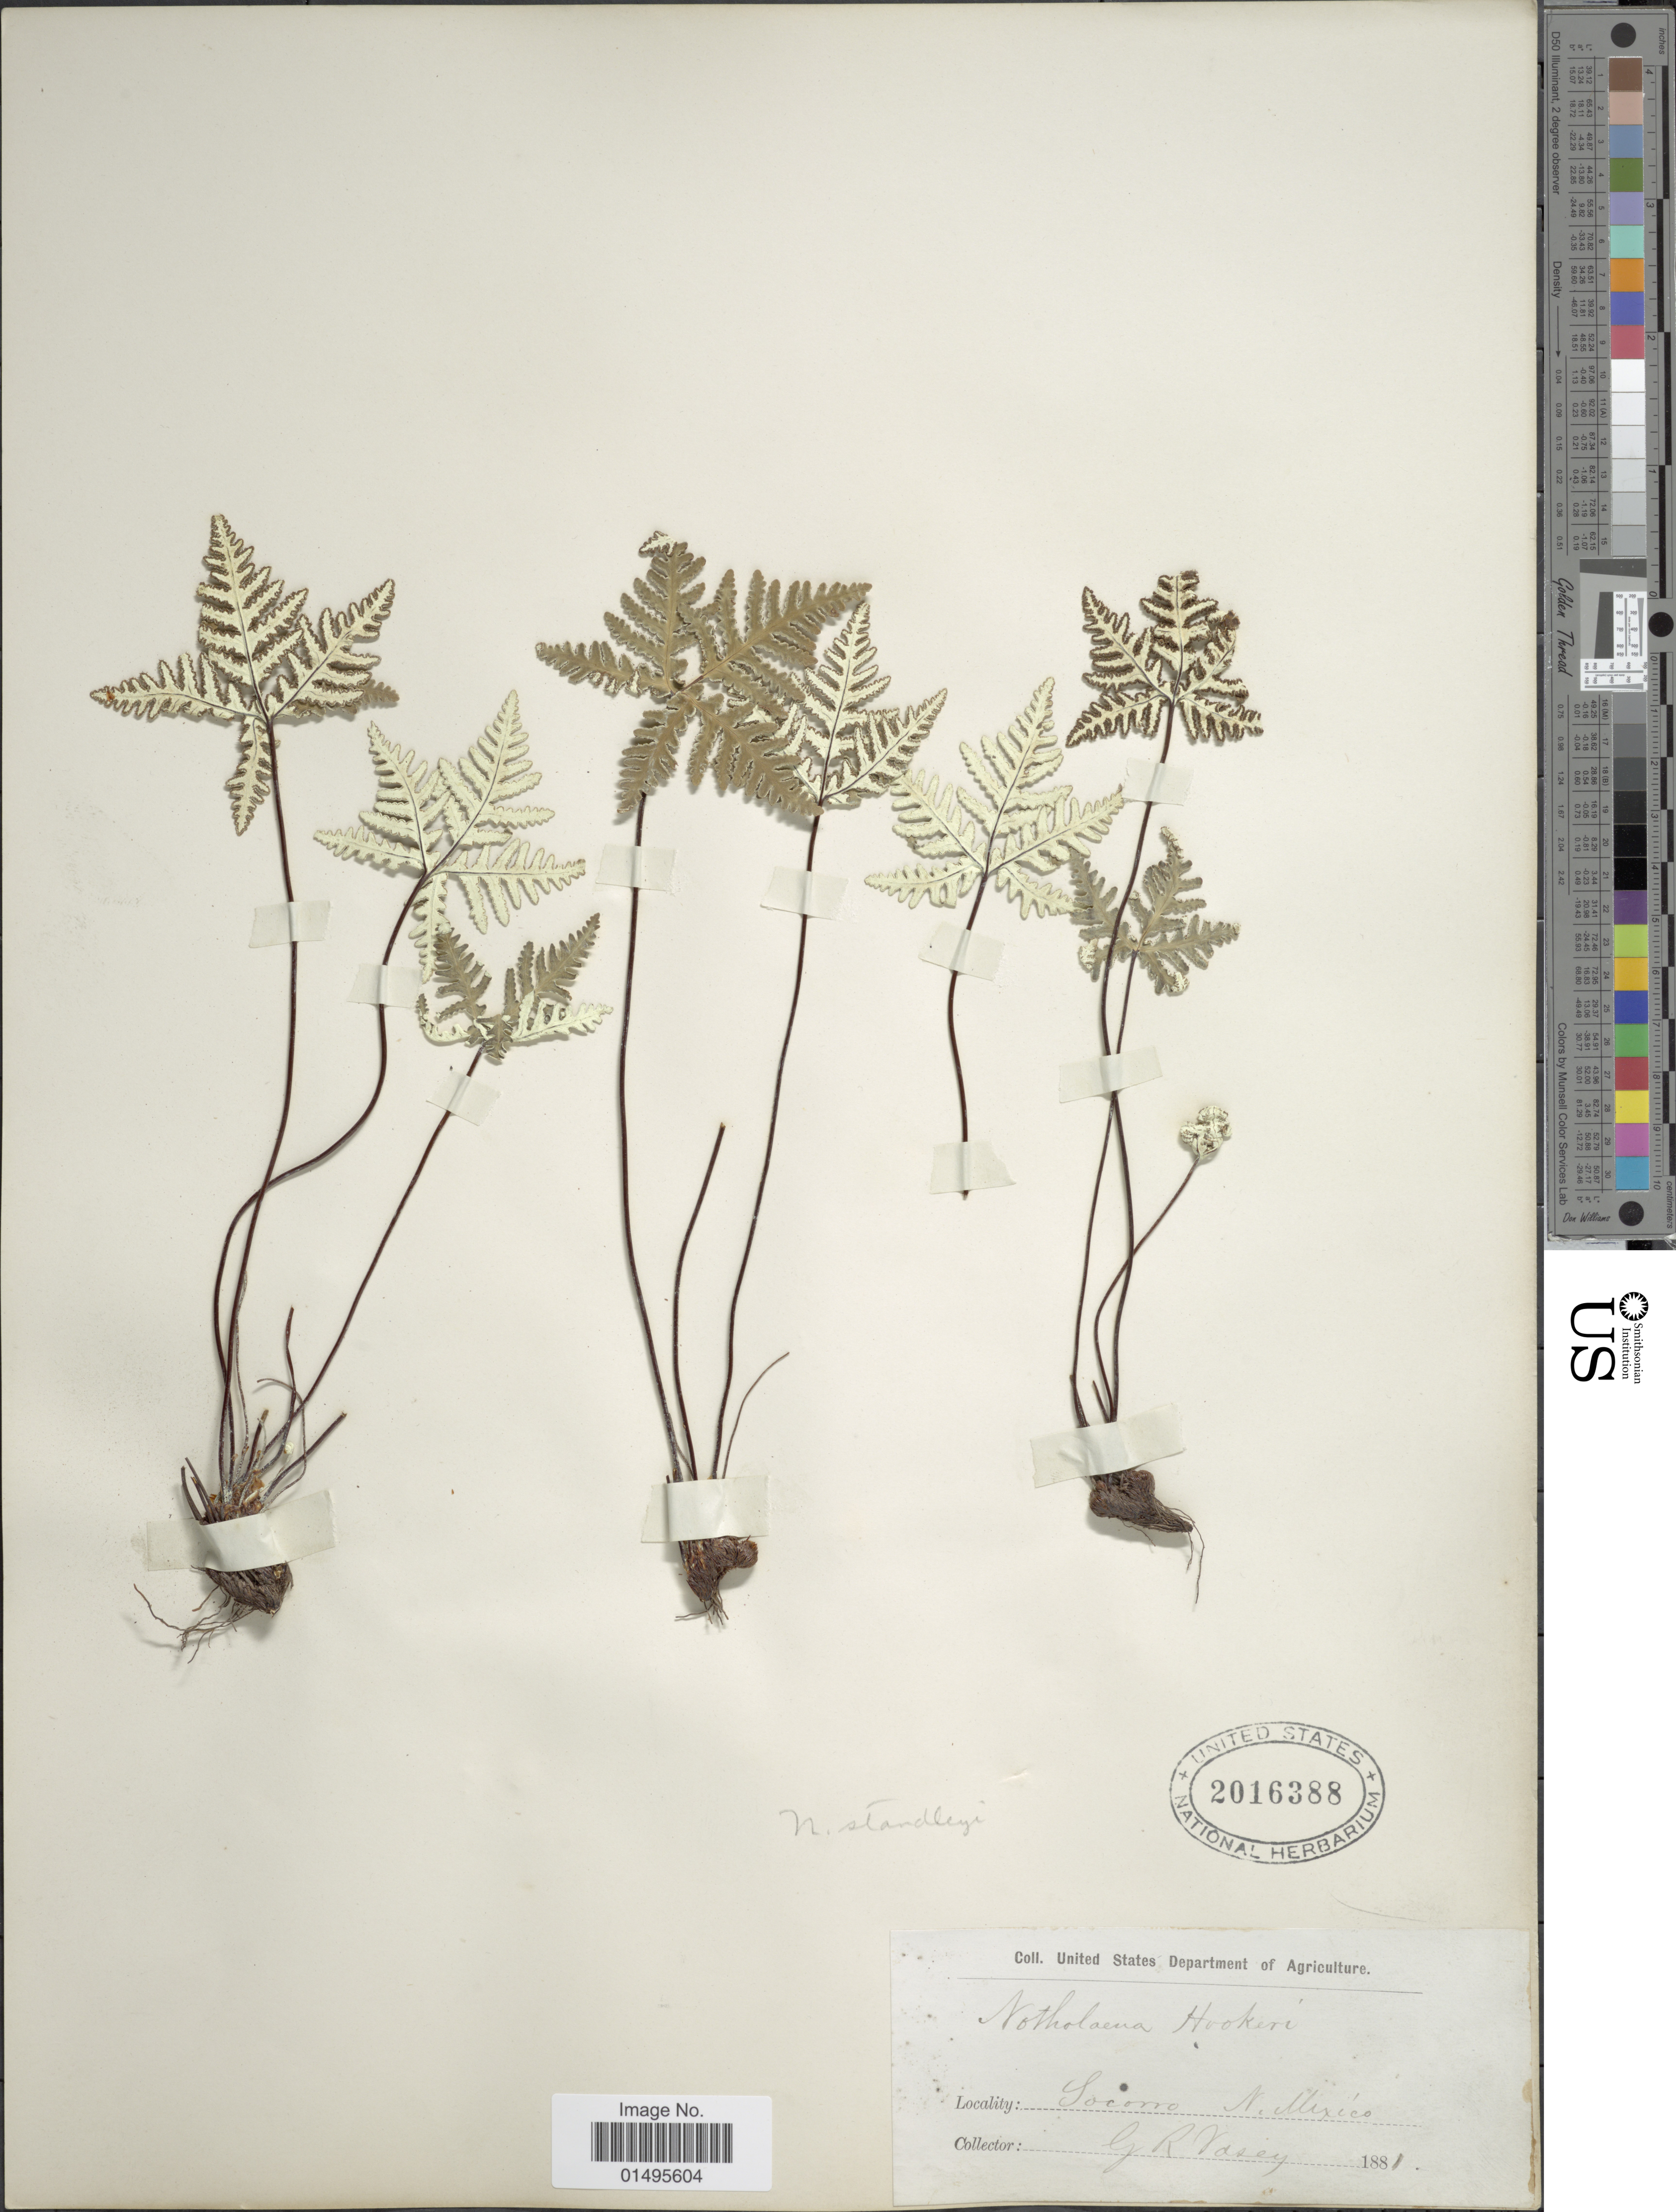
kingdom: Plantae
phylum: Tracheophyta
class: Polypodiopsida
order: Polypodiales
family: Pteridaceae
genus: Notholaena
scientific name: Notholaena standleyi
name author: Maxon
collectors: G. R. Vasey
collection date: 1881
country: United States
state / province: New Mexico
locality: Socorro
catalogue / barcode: US 2016388